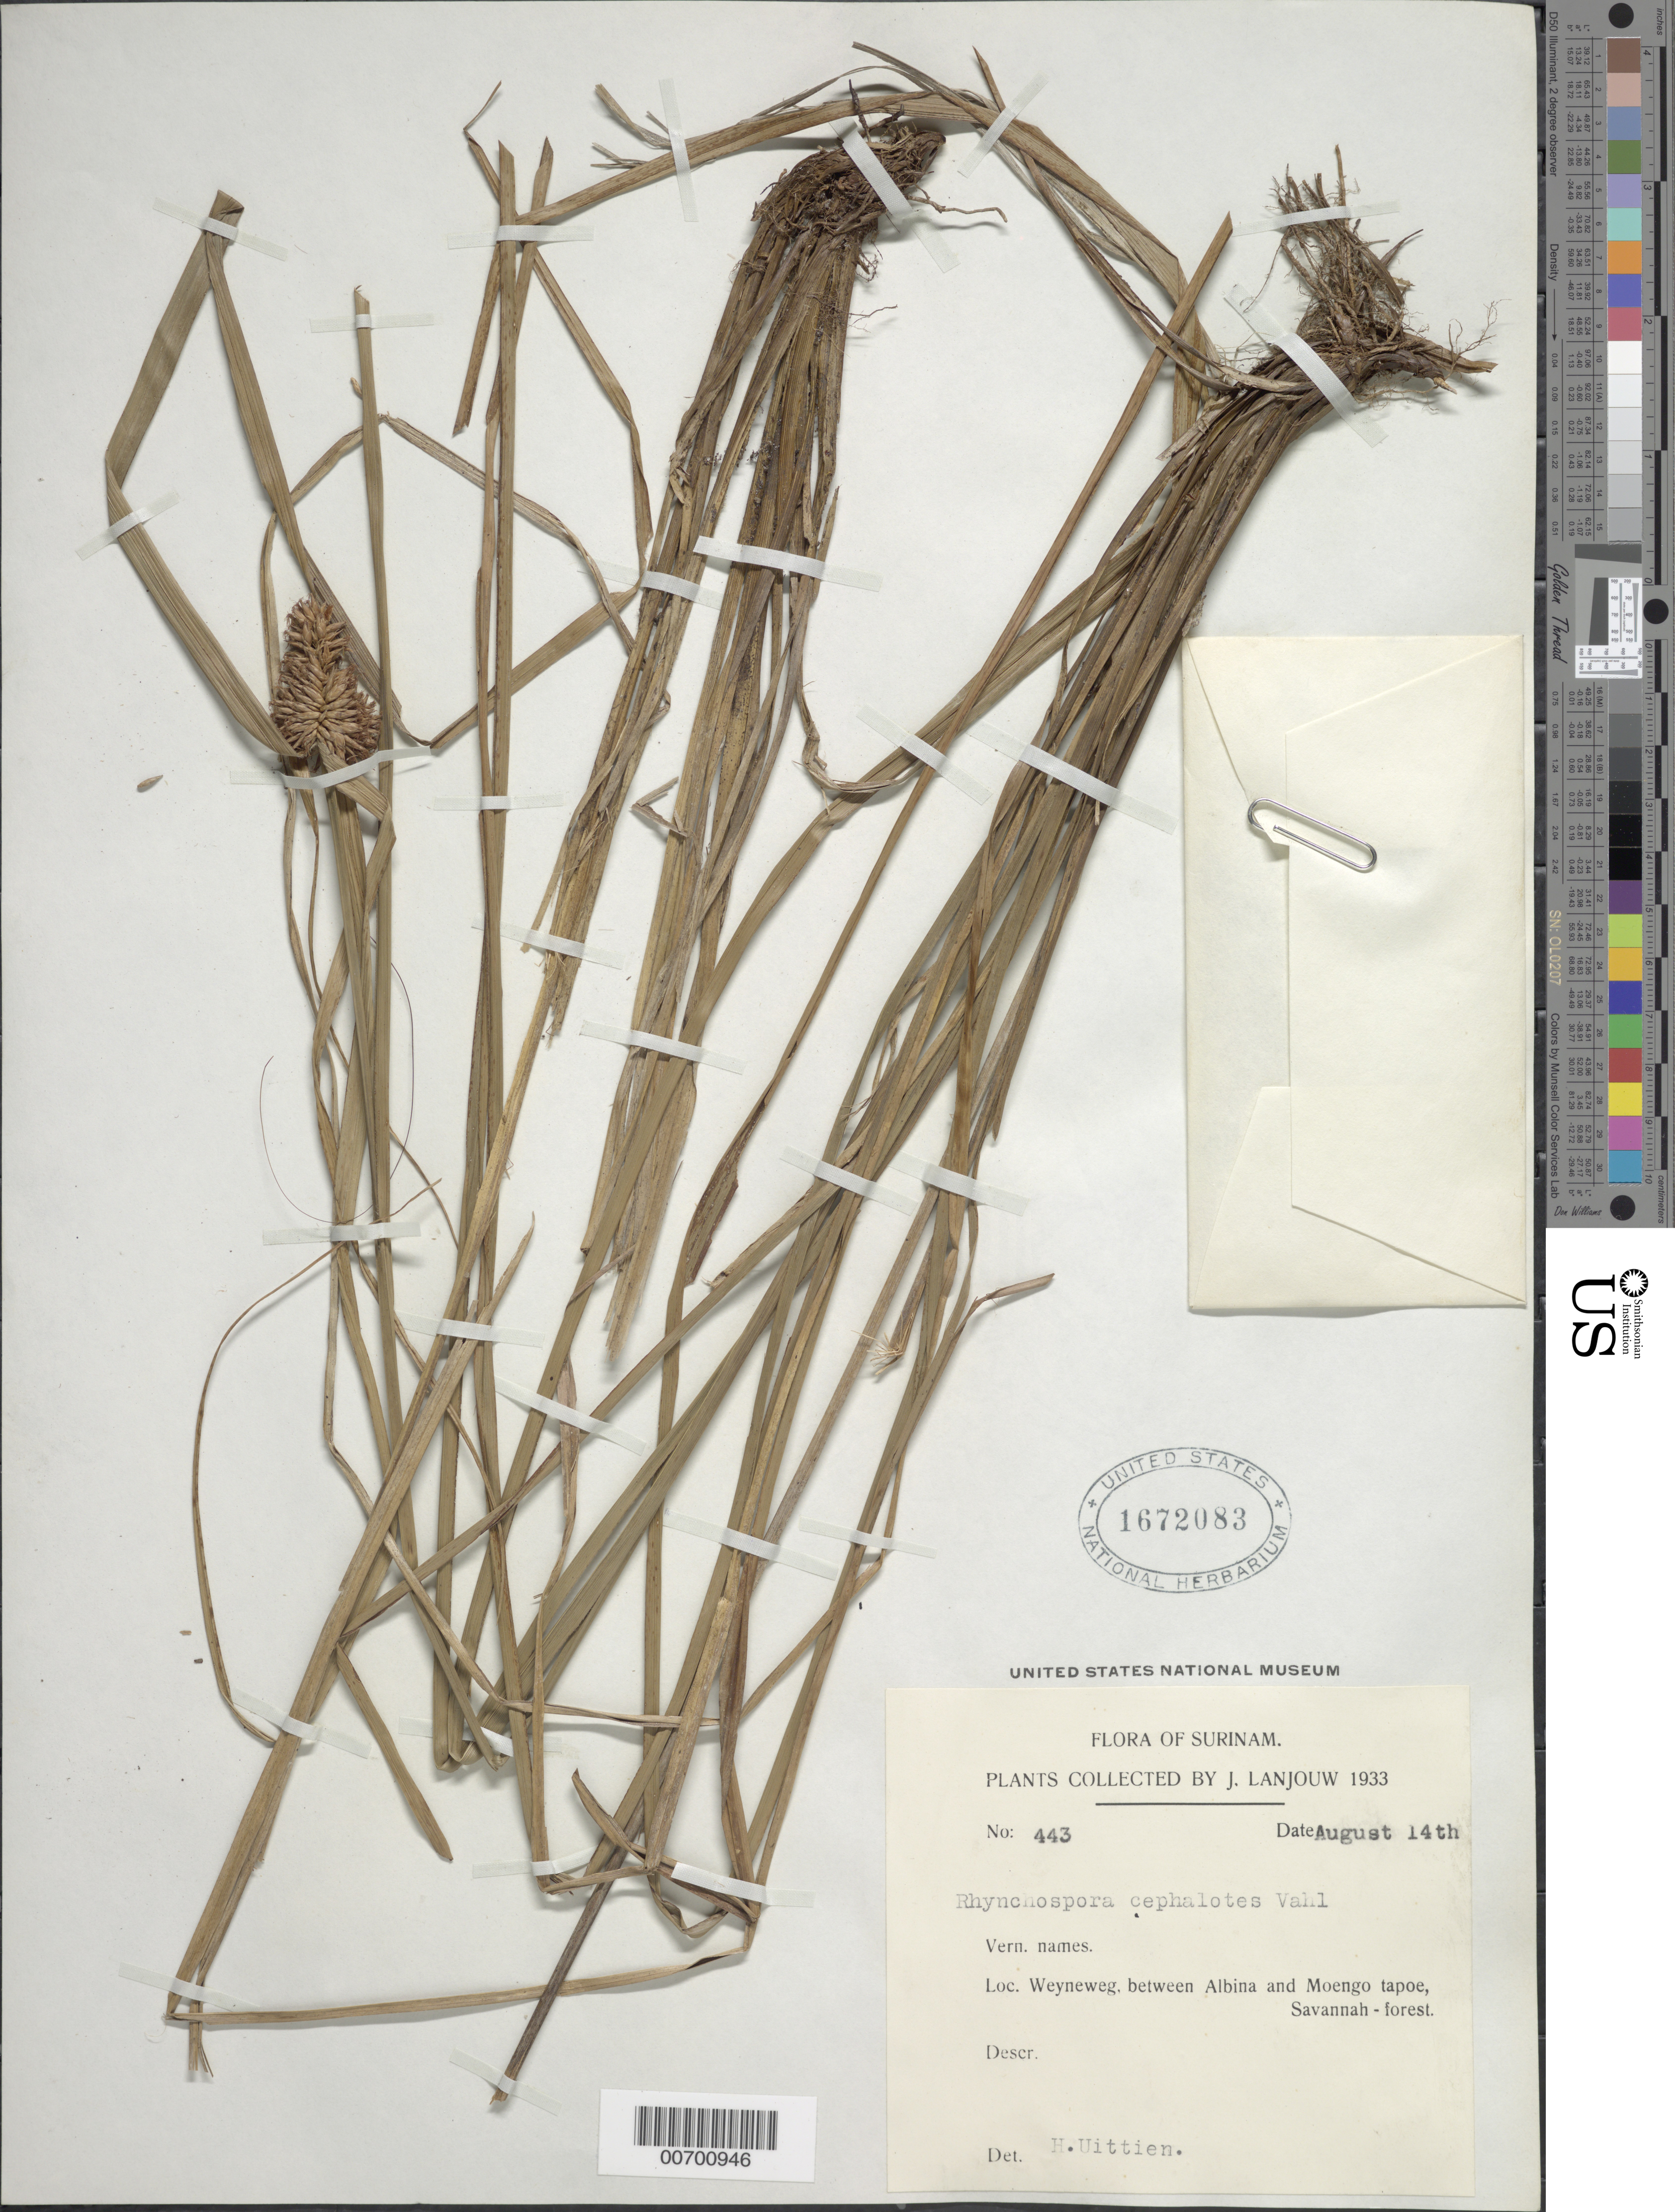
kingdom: Plantae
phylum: Tracheophyta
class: Liliopsida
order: Poales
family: Cyperaceae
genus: Rhynchospora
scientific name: Rhynchospora cephalotes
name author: (L.) Vahl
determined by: Uittien, H.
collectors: J. Lanjouw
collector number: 443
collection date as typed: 14-Aug-33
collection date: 1933-08-14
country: Suriname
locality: Weyneweg, between Albina and Moengo tapoe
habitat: Savanna forêt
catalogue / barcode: US 1672083